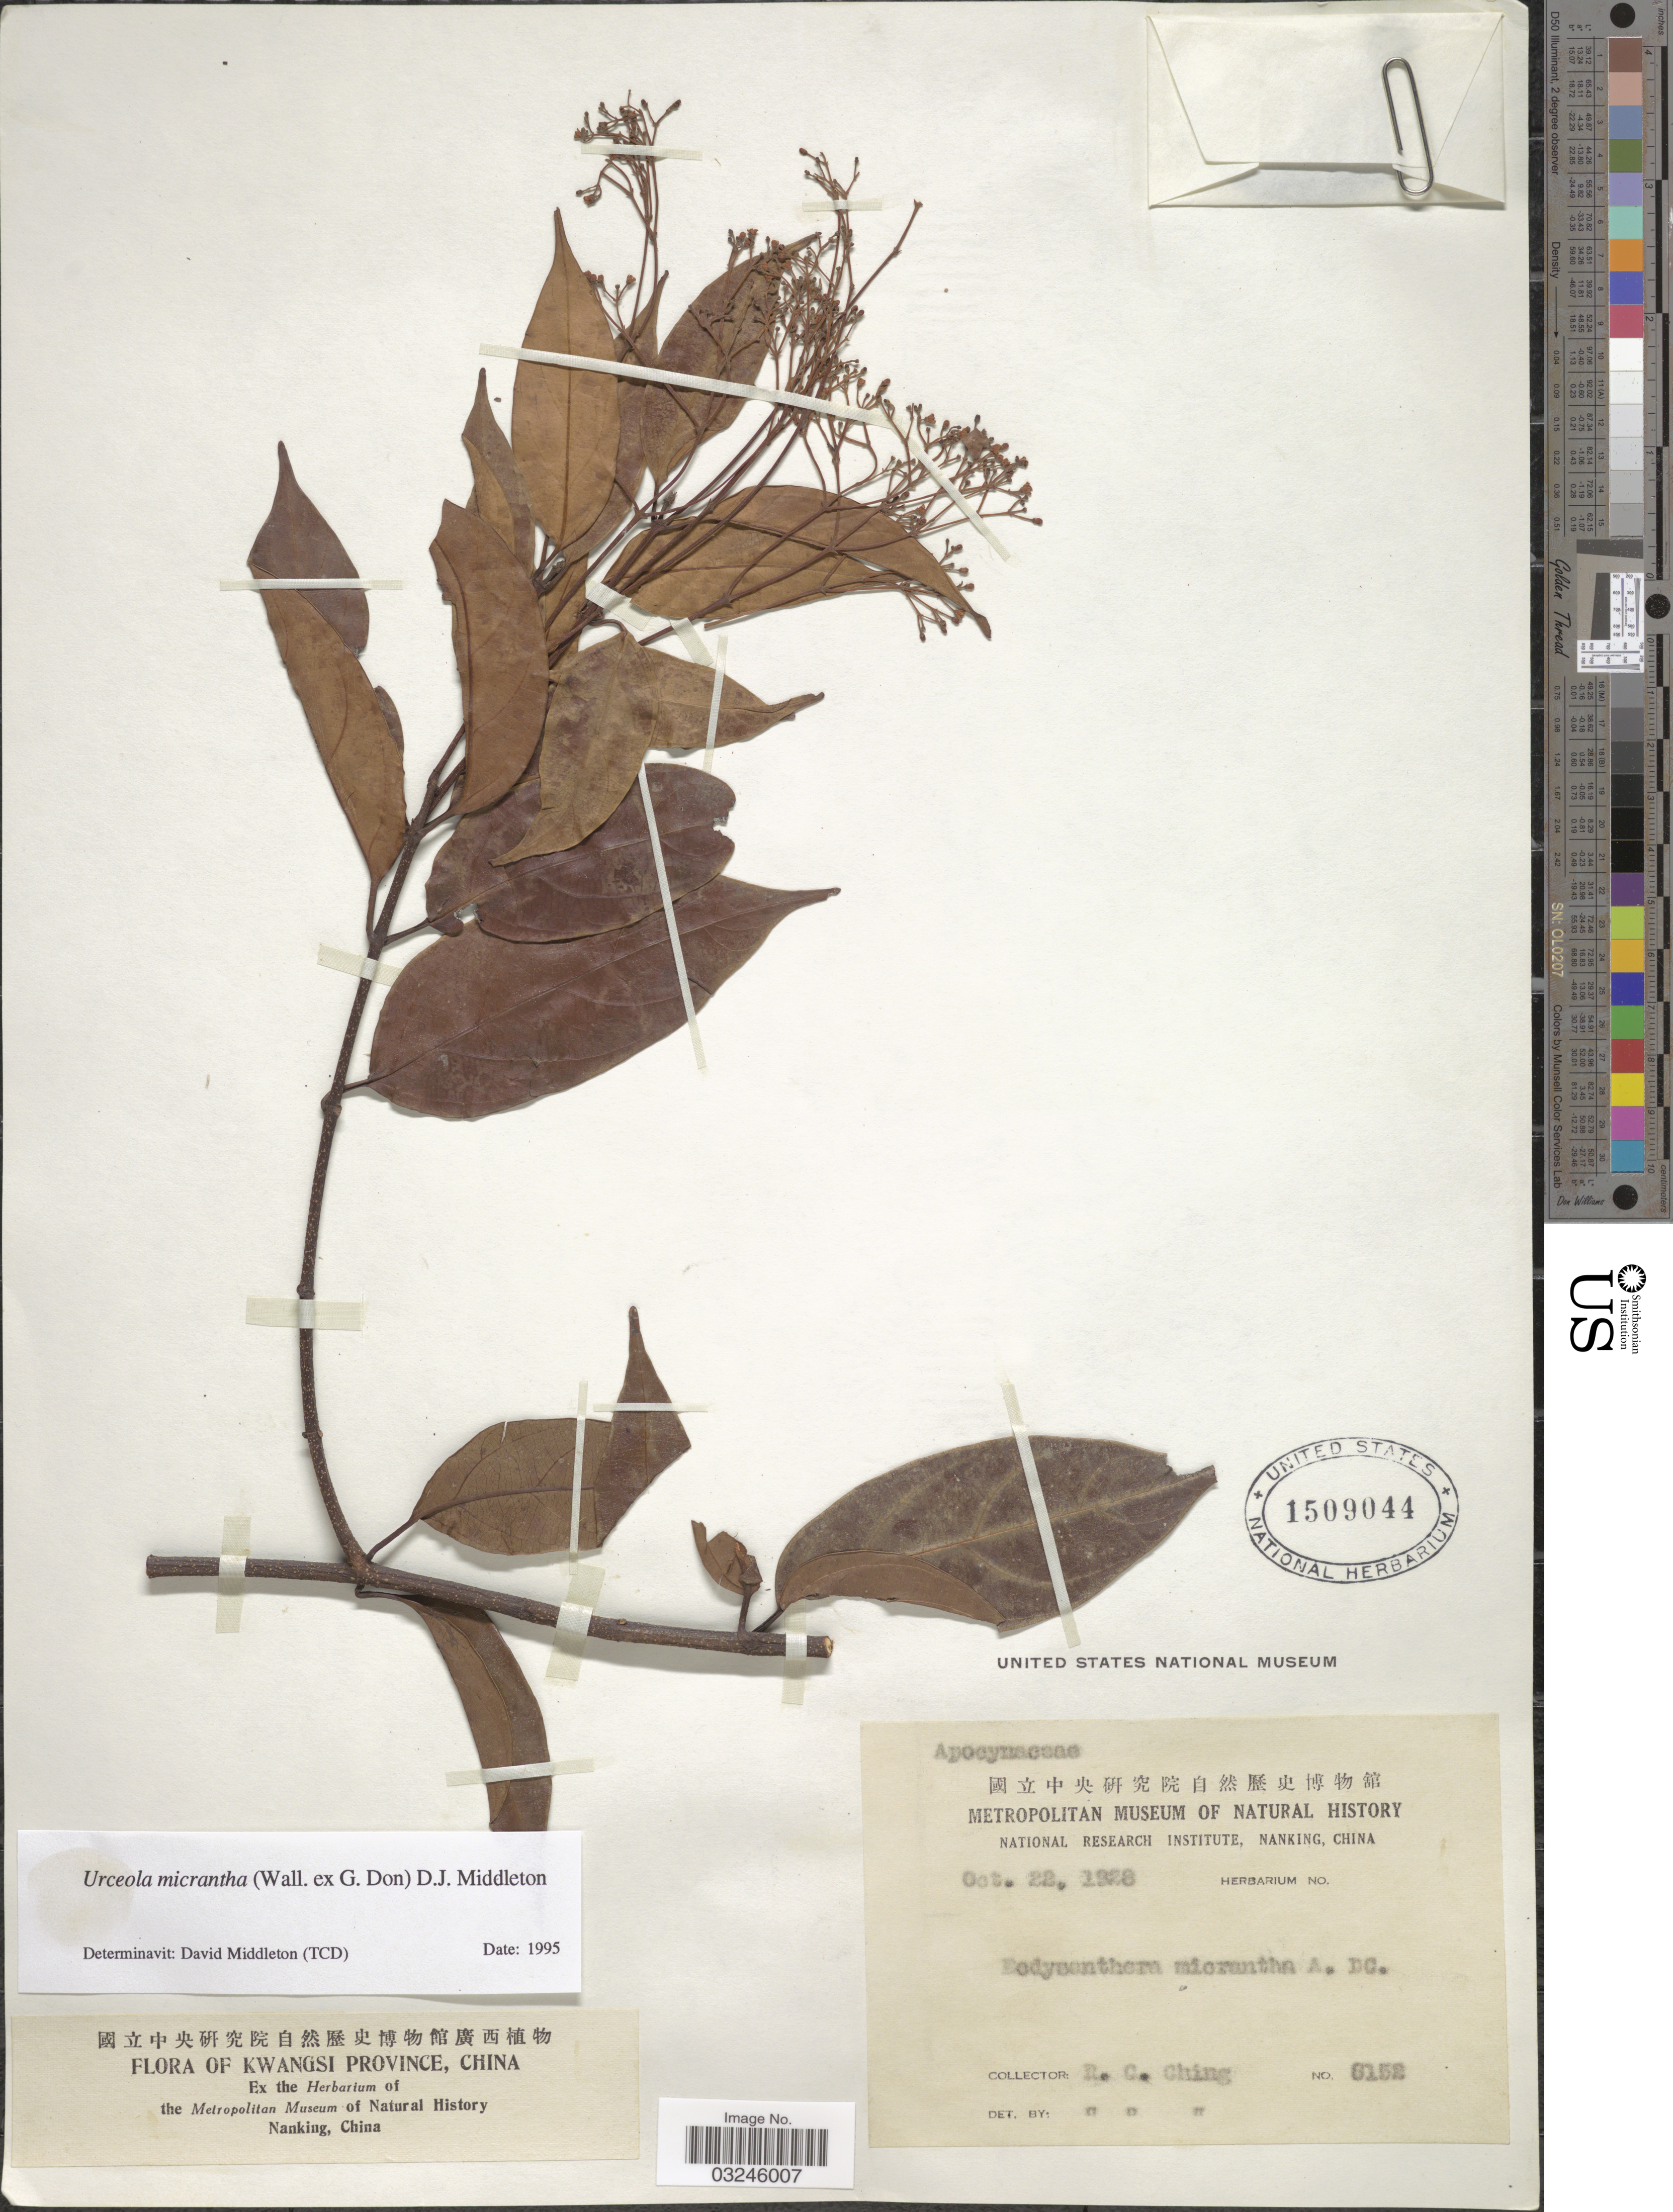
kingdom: Plantae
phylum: Tracheophyta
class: Magnoliopsida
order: Gentianales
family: Apocynaceae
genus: Urceola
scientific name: Urceola micrantha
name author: (Wall. ex G. Don) Mabb.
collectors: R. C. Ching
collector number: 8152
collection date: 1928-10-22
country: China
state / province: Guangxi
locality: Kwangsi Province.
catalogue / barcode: US 1509044